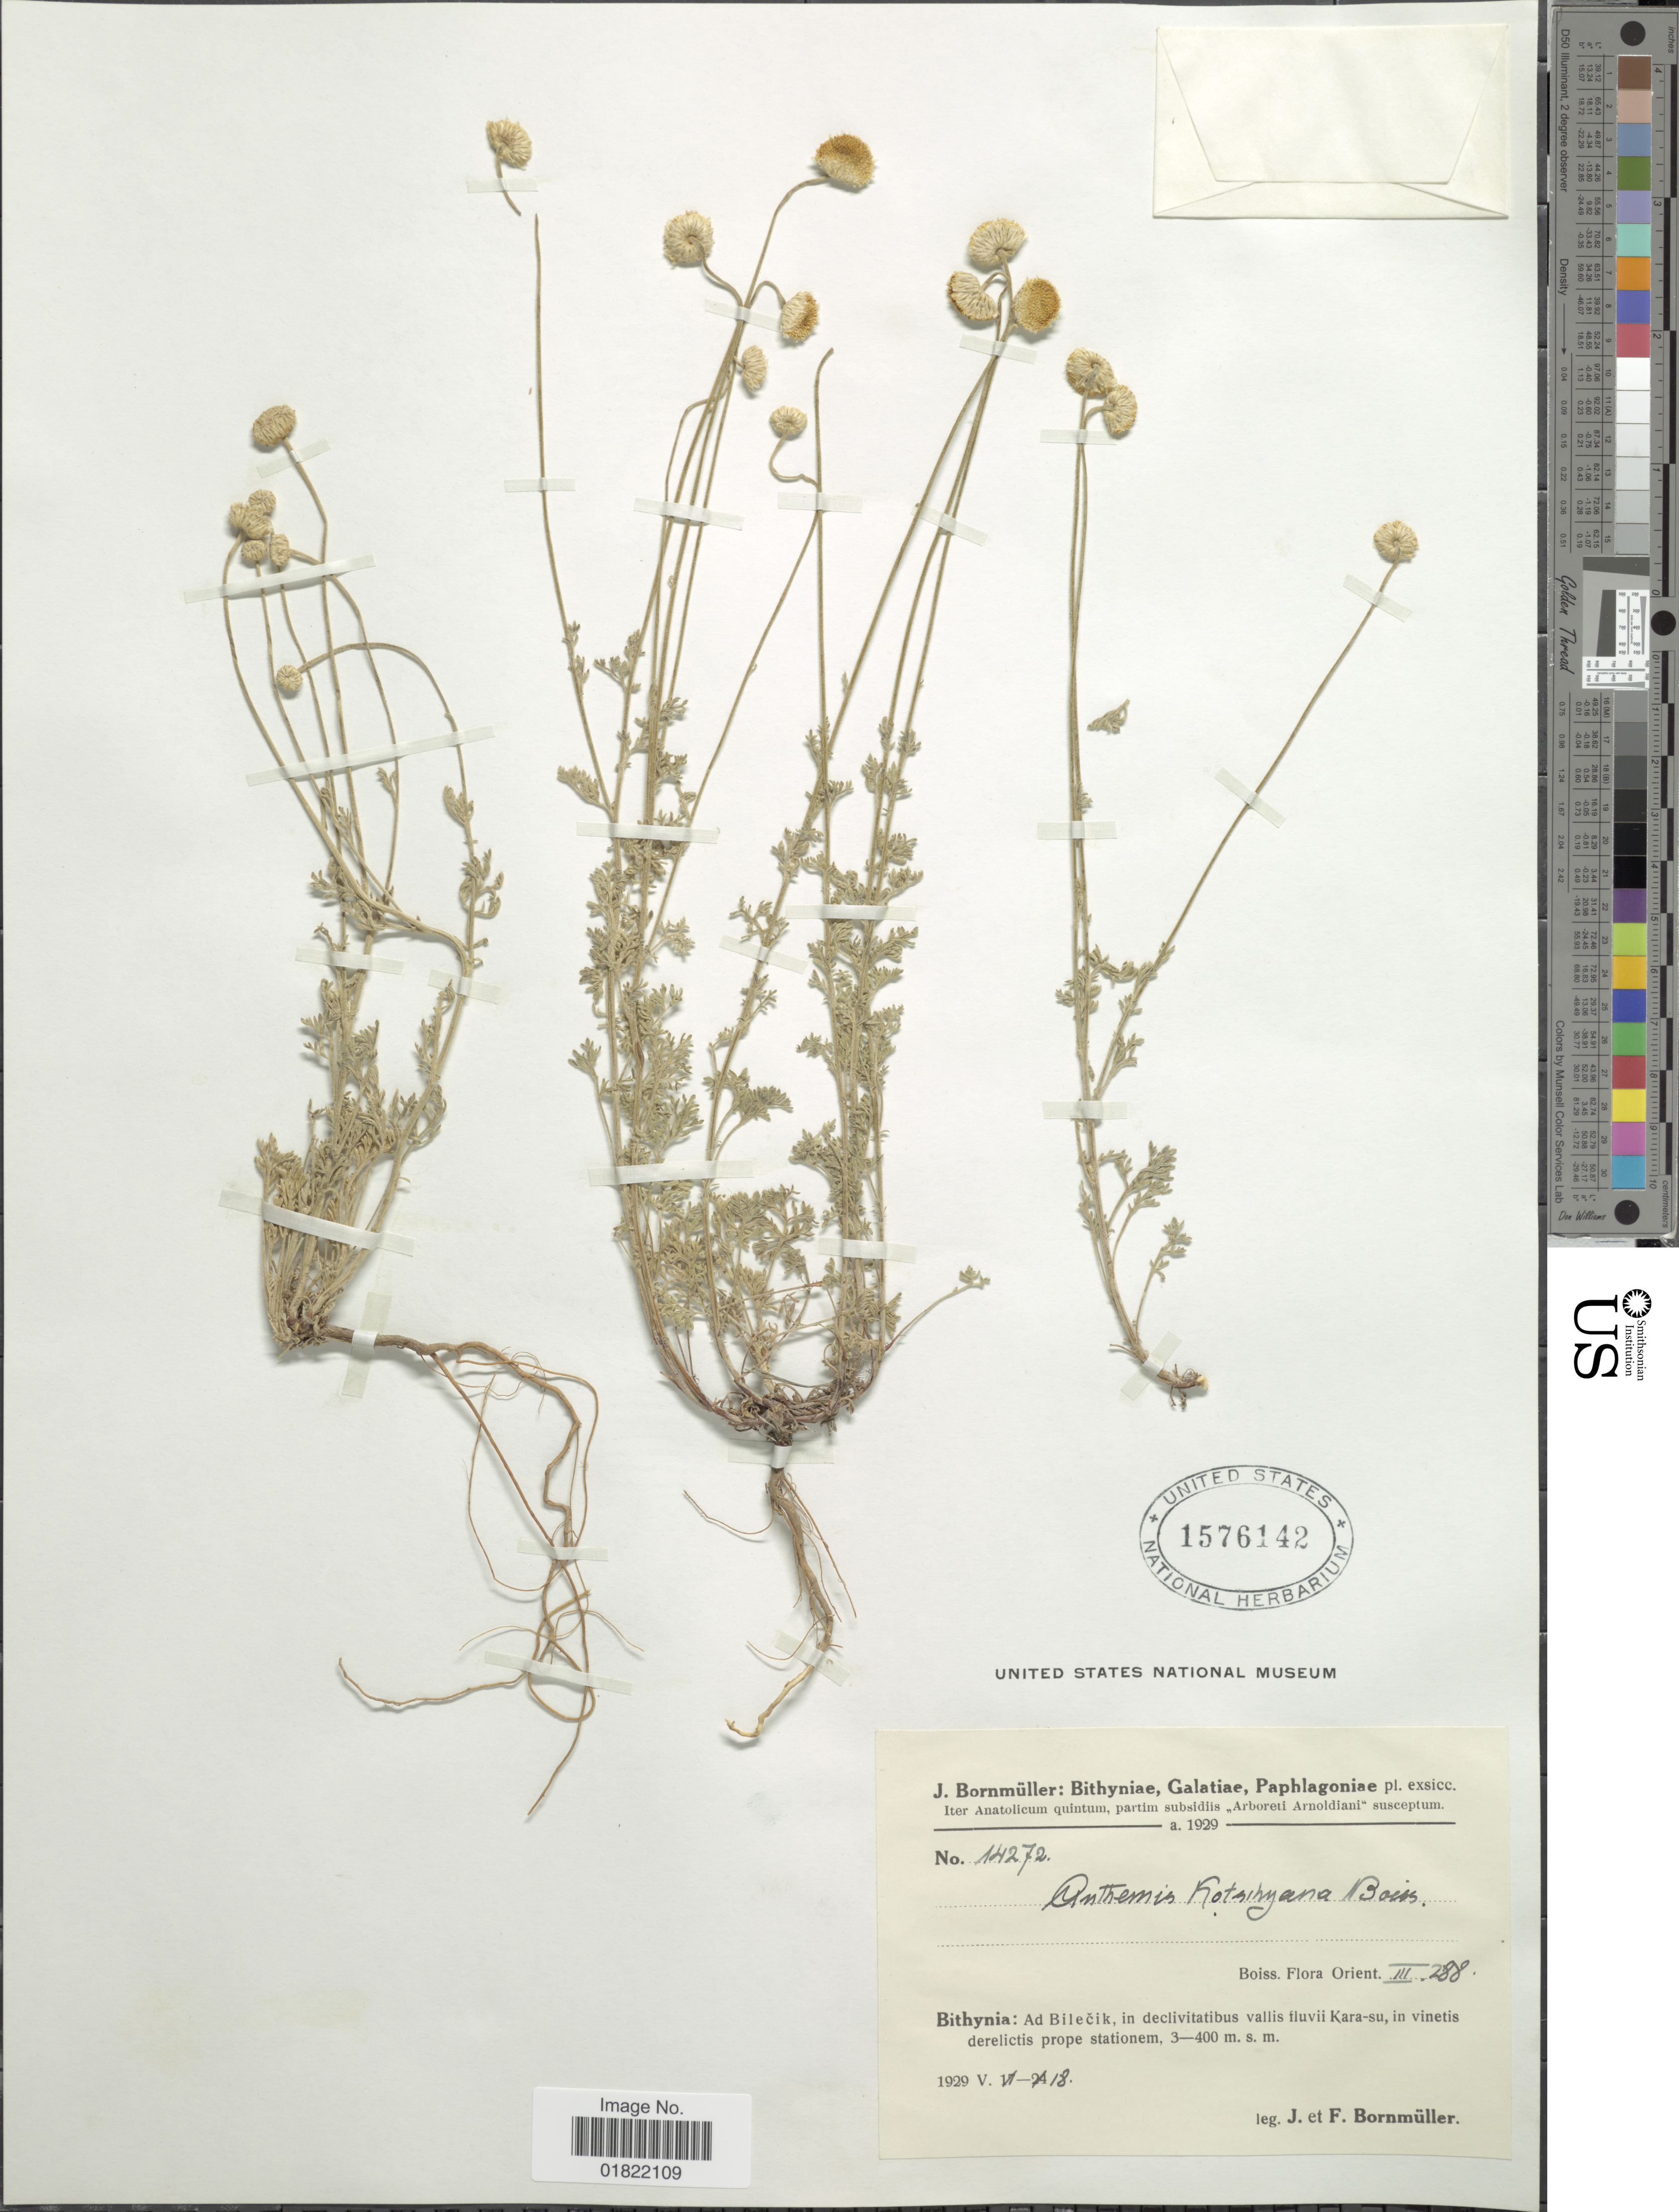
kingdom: Plantae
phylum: Tracheophyta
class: Magnoliopsida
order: Asterales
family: Asteraceae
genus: Anthemis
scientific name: Anthemis kotschiana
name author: Boiss.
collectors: J. Bornmüller & F. Bornmüller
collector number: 14272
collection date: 1929-05-18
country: Romania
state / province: Galati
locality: Bithynia: Ad Bilecik, in declivitatibus, vallis fluvii Kara-su, in vinetis derelictis prope stationem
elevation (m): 300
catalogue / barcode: US 1576142